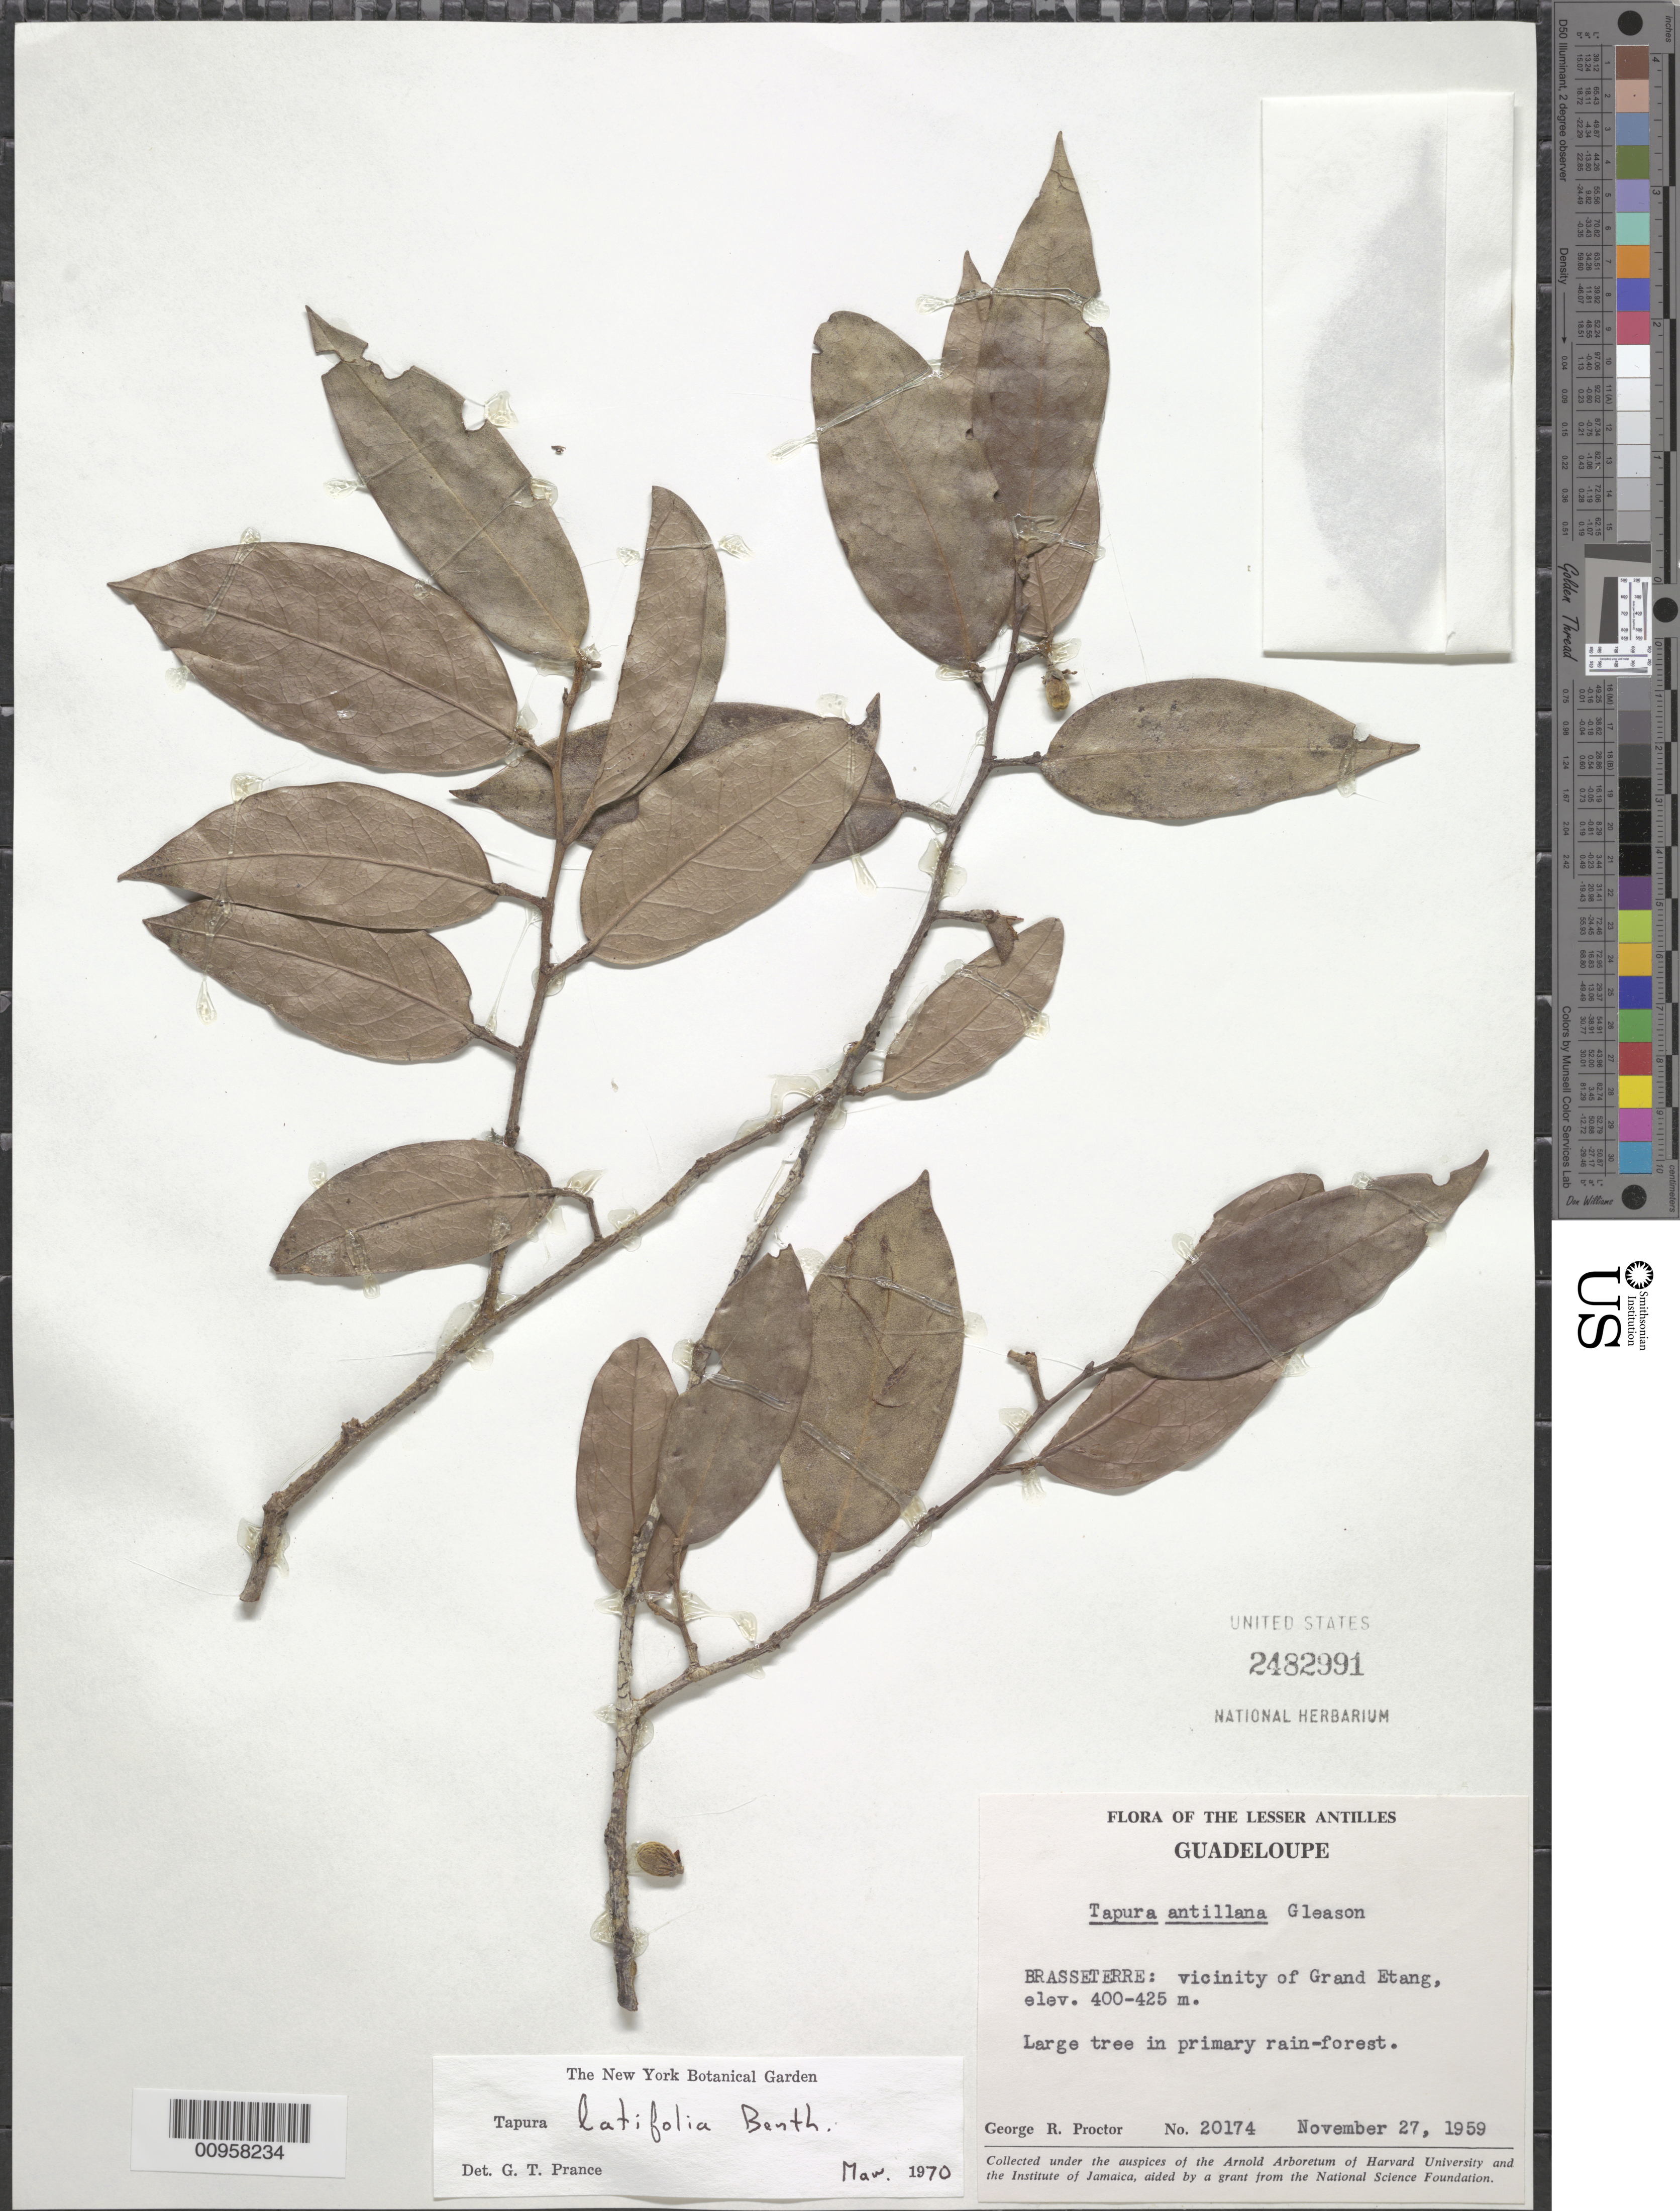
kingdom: Plantae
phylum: Tracheophyta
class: Magnoliopsida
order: Malpighiales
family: Dichapetalaceae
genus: Tapura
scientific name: Tapura latifolia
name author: Benth.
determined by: Prance, G. T.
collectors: G. R. Proctor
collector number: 20174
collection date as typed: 27 Nov 1959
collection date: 1959-11-27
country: Guadeloupe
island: Basse Terre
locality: BasseTerre, vicinity of Grand Etang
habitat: In primary rainforest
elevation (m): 400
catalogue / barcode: US 2482991